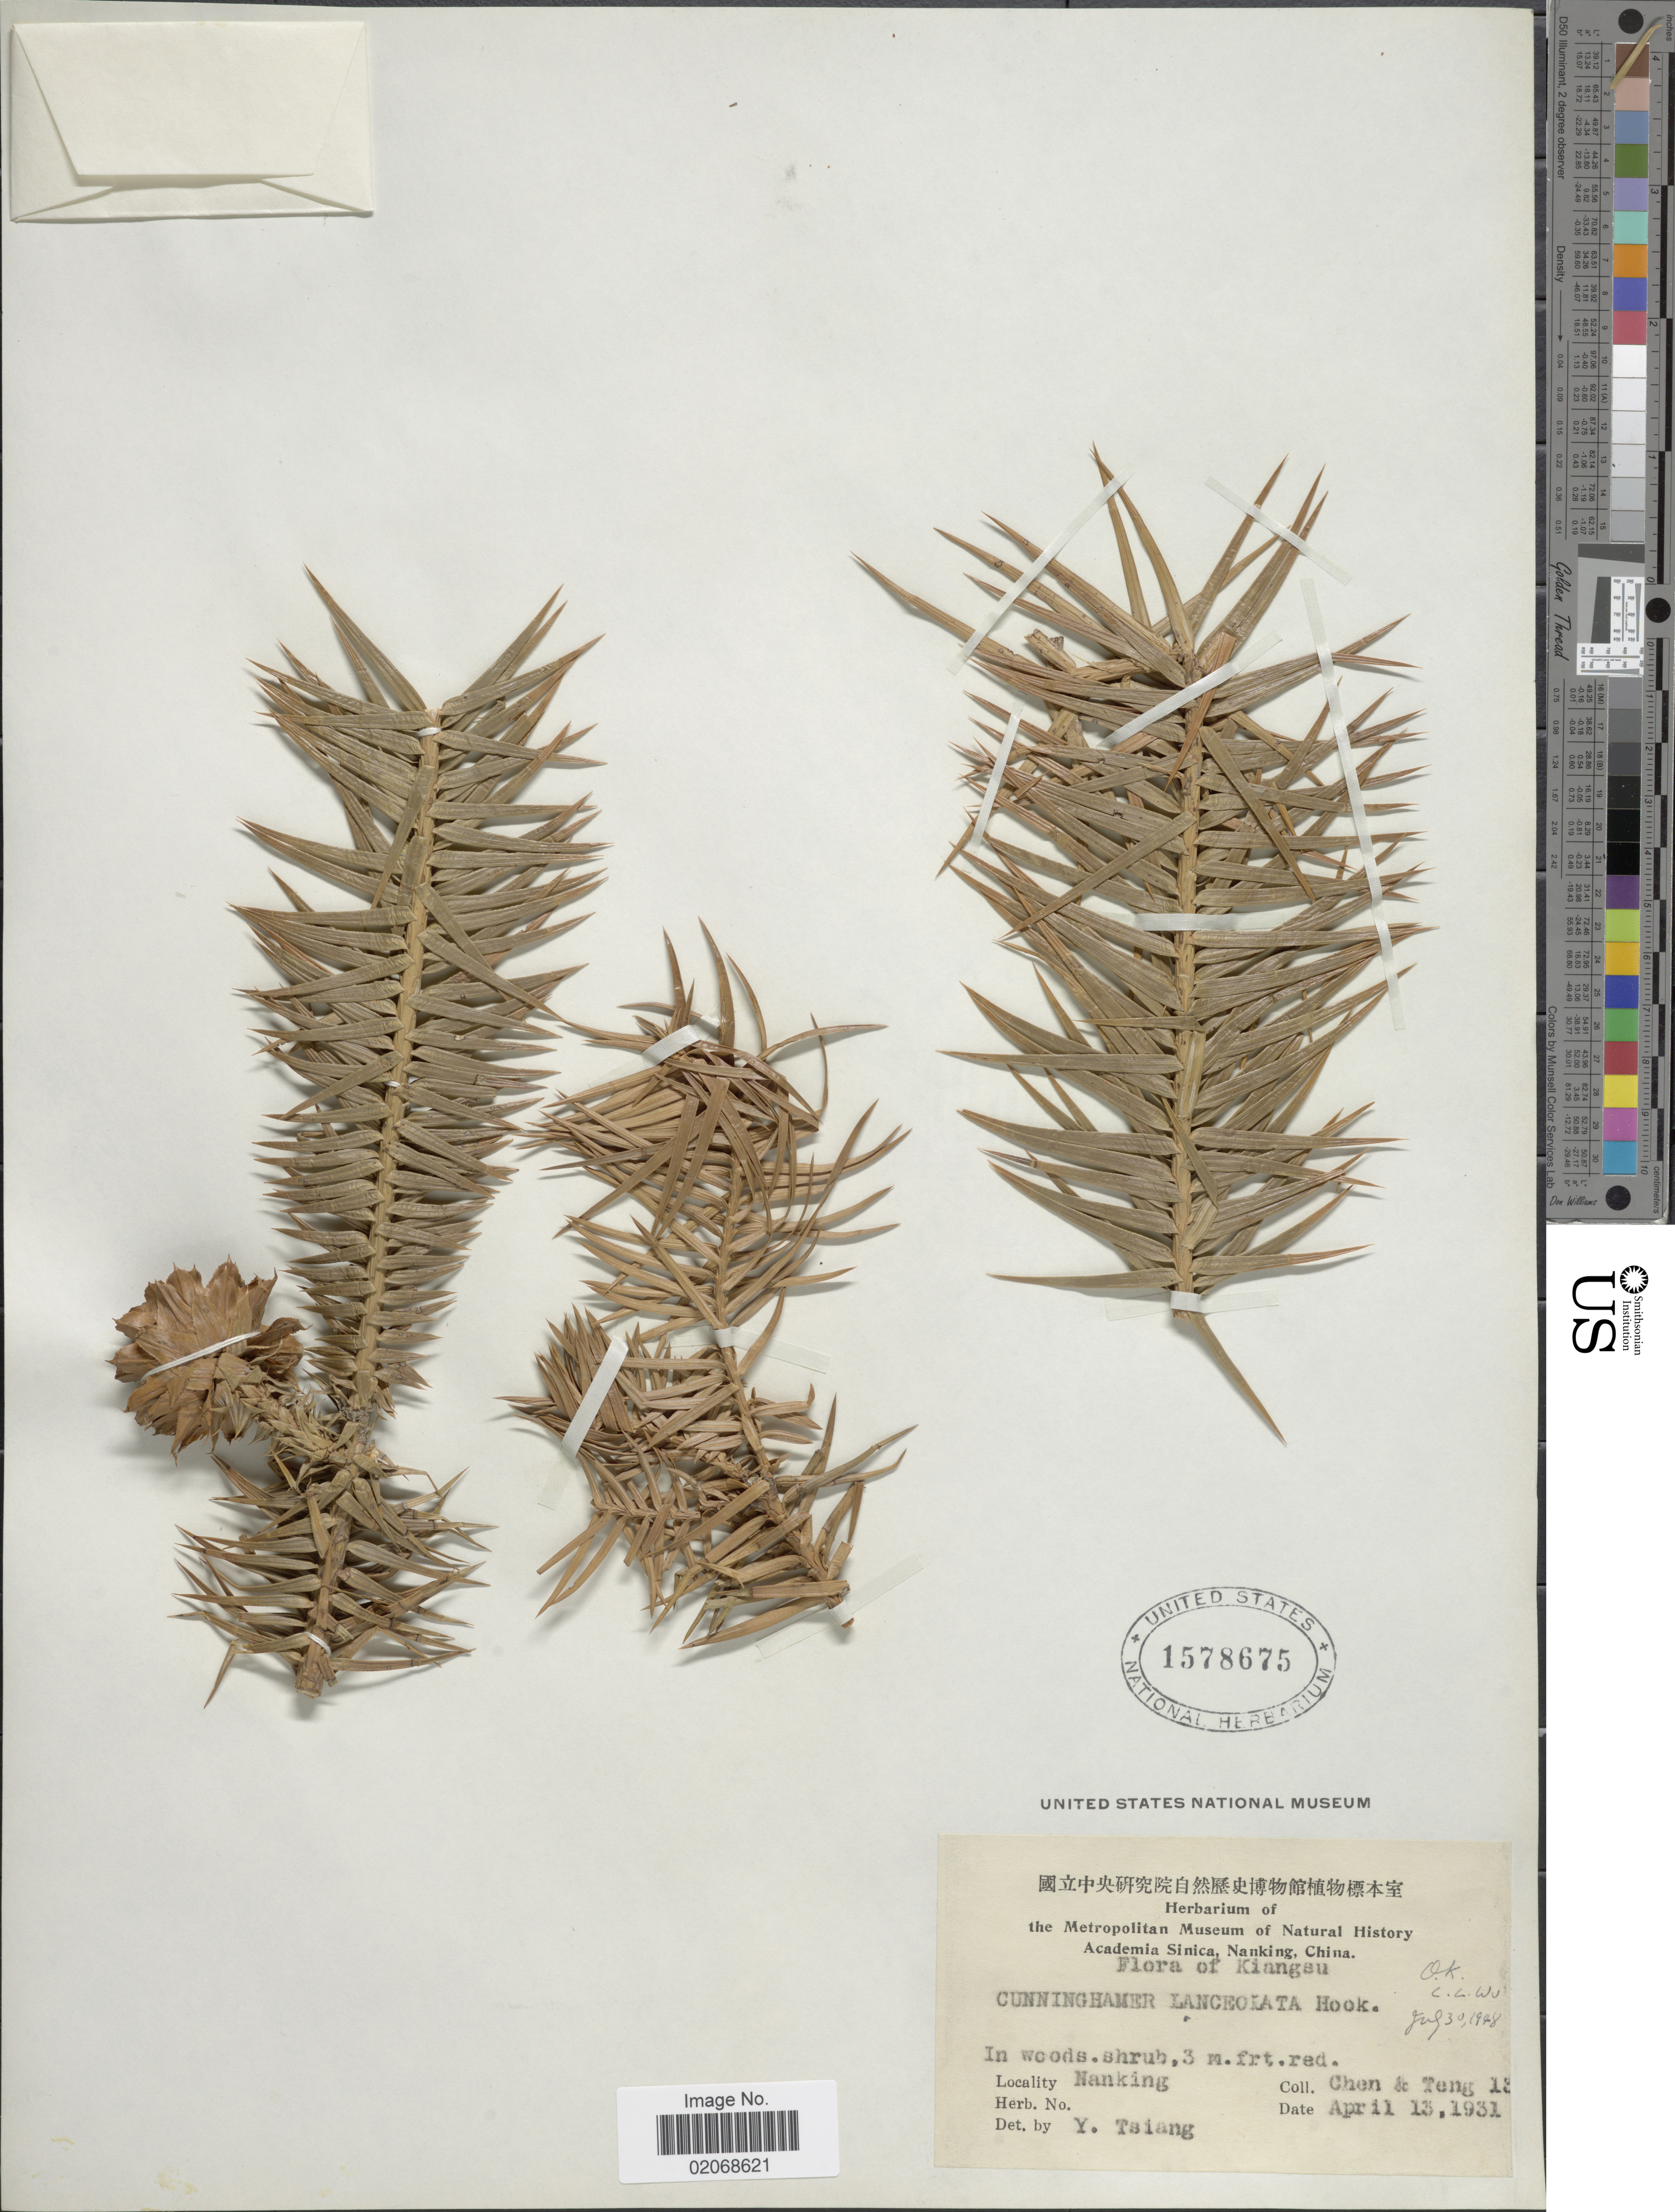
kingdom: Plantae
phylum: Tracheophyta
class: Pinopsida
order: Pinales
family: Cupressaceae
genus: Cunninghamia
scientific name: Cunninghamia lanceolata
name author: (Lamb.) Hook.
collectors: -- Chen & -. Teng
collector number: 13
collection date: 1931-04-13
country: China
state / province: Jiangsu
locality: Kiangsu, Nanking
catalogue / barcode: US 1578675